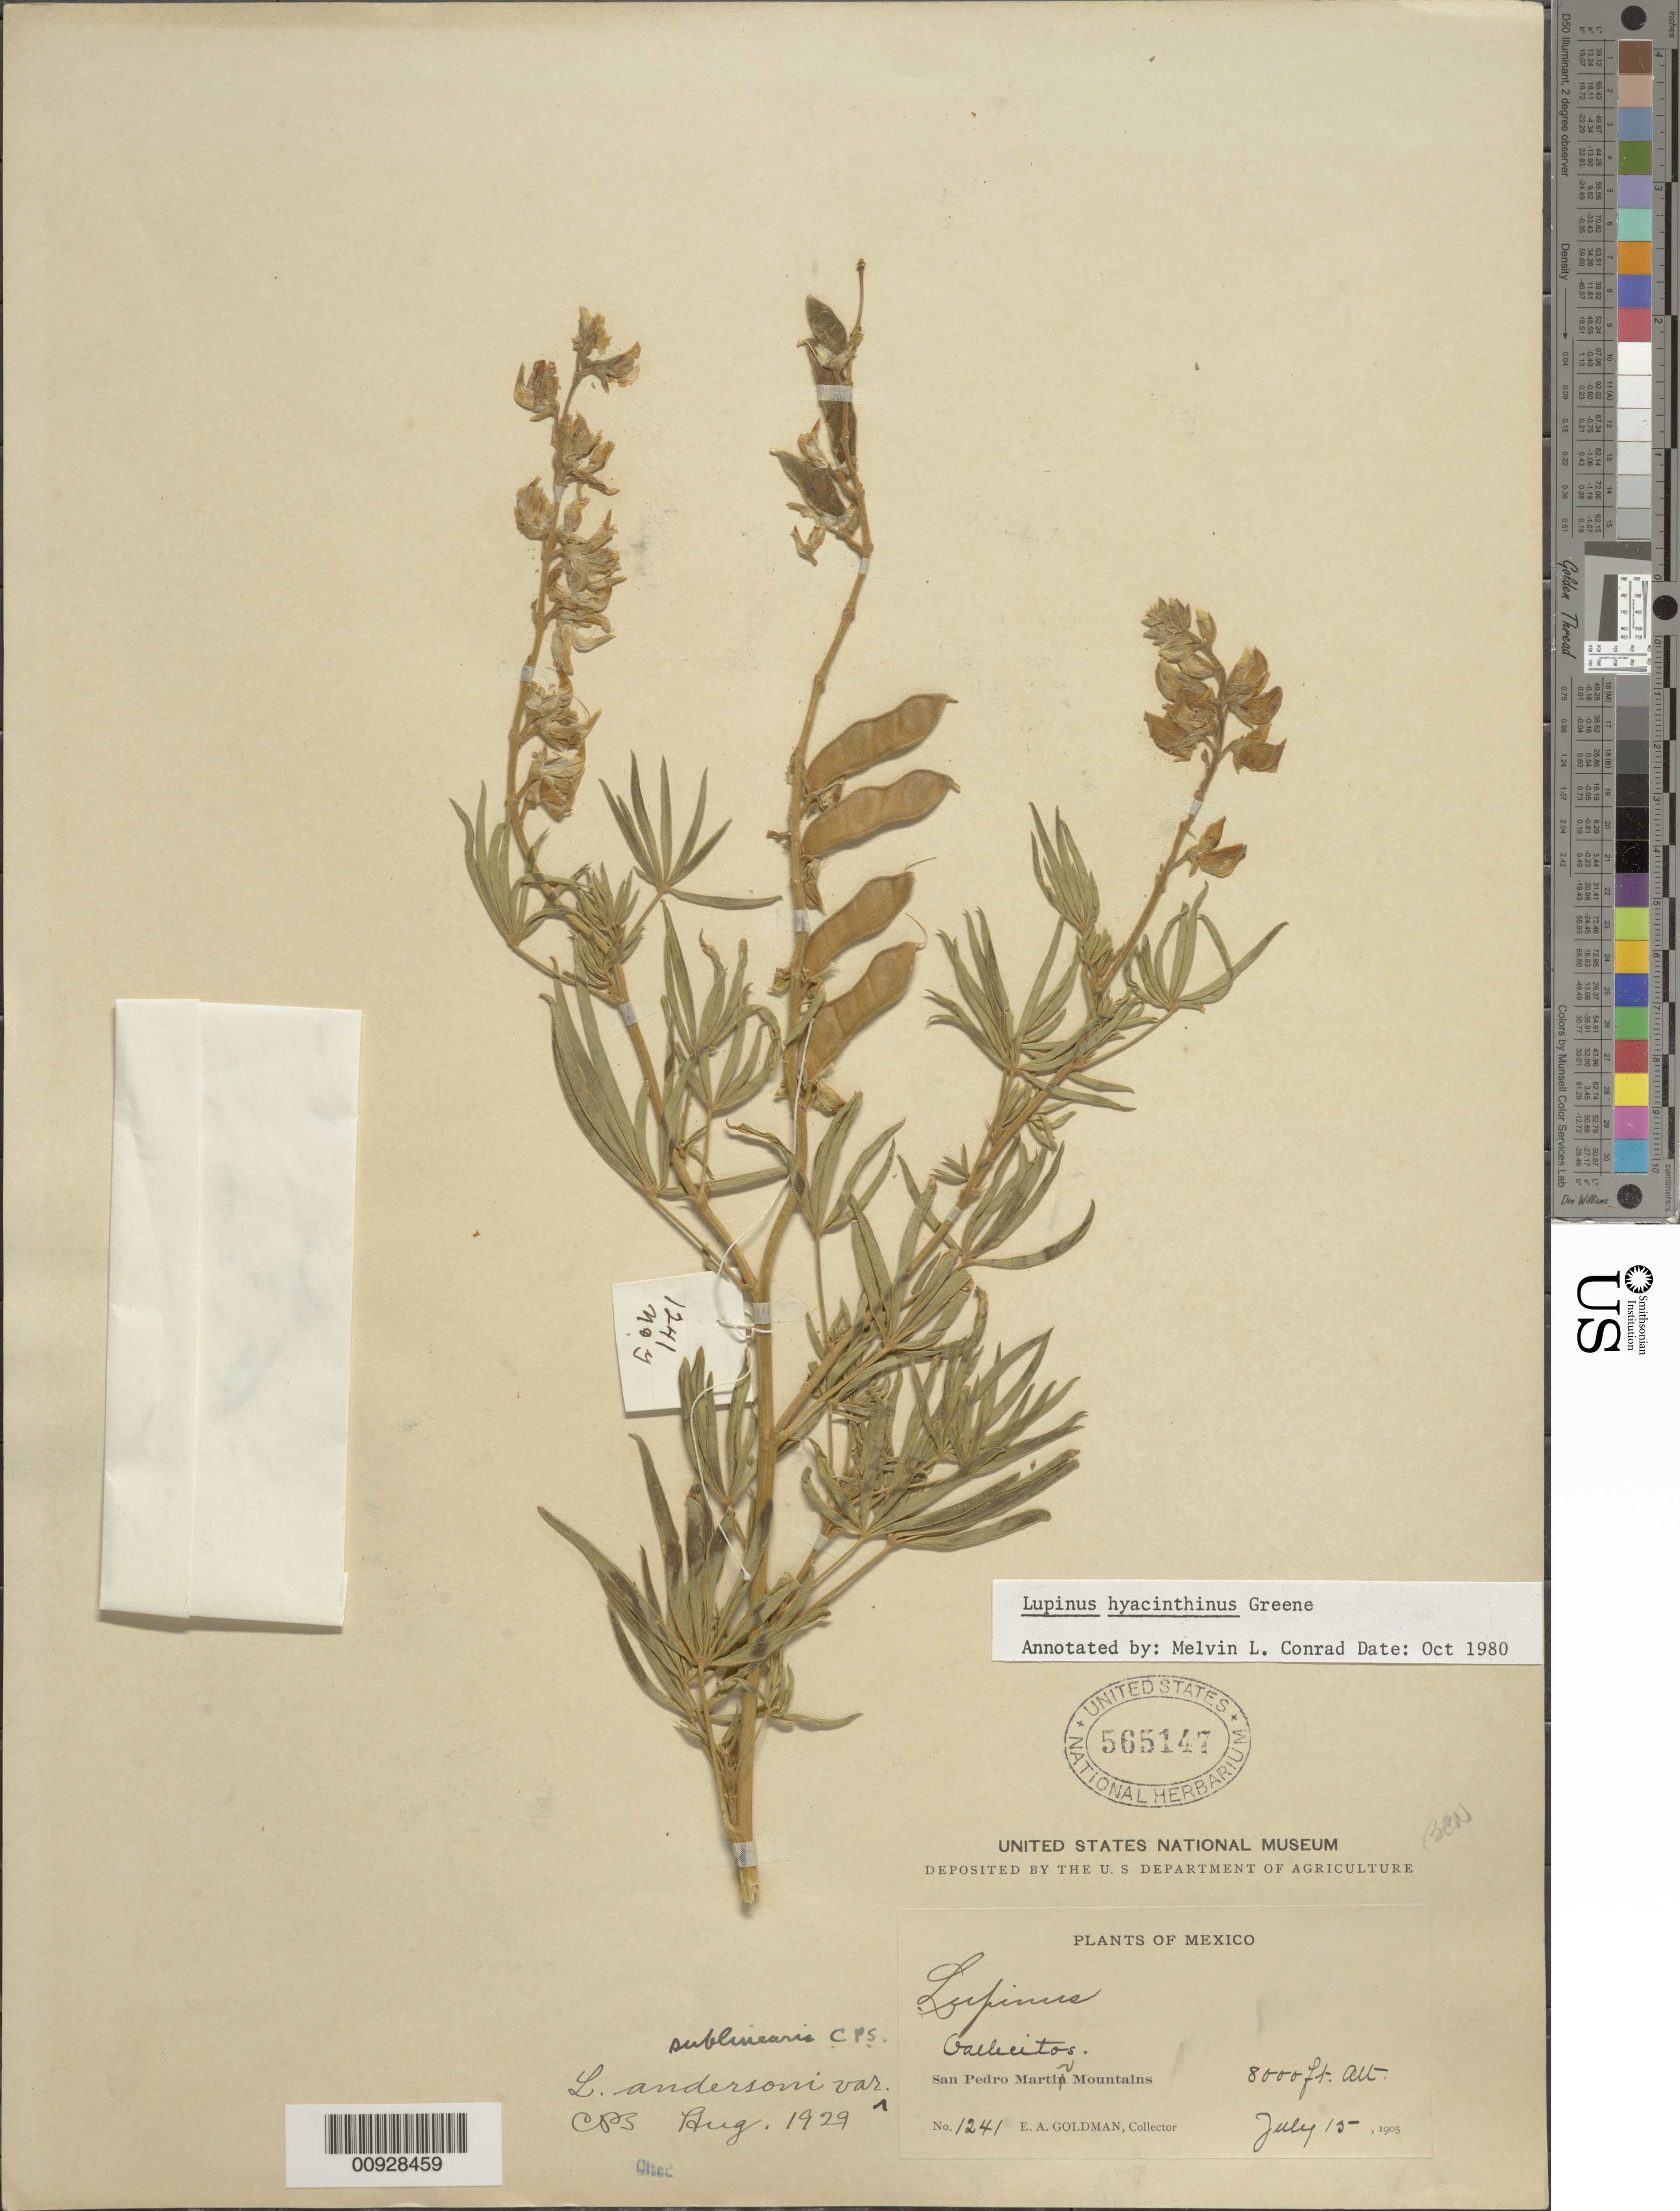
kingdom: Plantae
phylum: Tracheophyta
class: Magnoliopsida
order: Fabales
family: Fabaceae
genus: Lupinus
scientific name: Lupinus hyacinthinus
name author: Greene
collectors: E. A. Goldman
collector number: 1241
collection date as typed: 15 Jul 1905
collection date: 1905-07-15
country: Mexico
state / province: Baja California Norte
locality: Vallecitos, San Pedro Mártir Mountains.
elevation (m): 2438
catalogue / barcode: US 565147